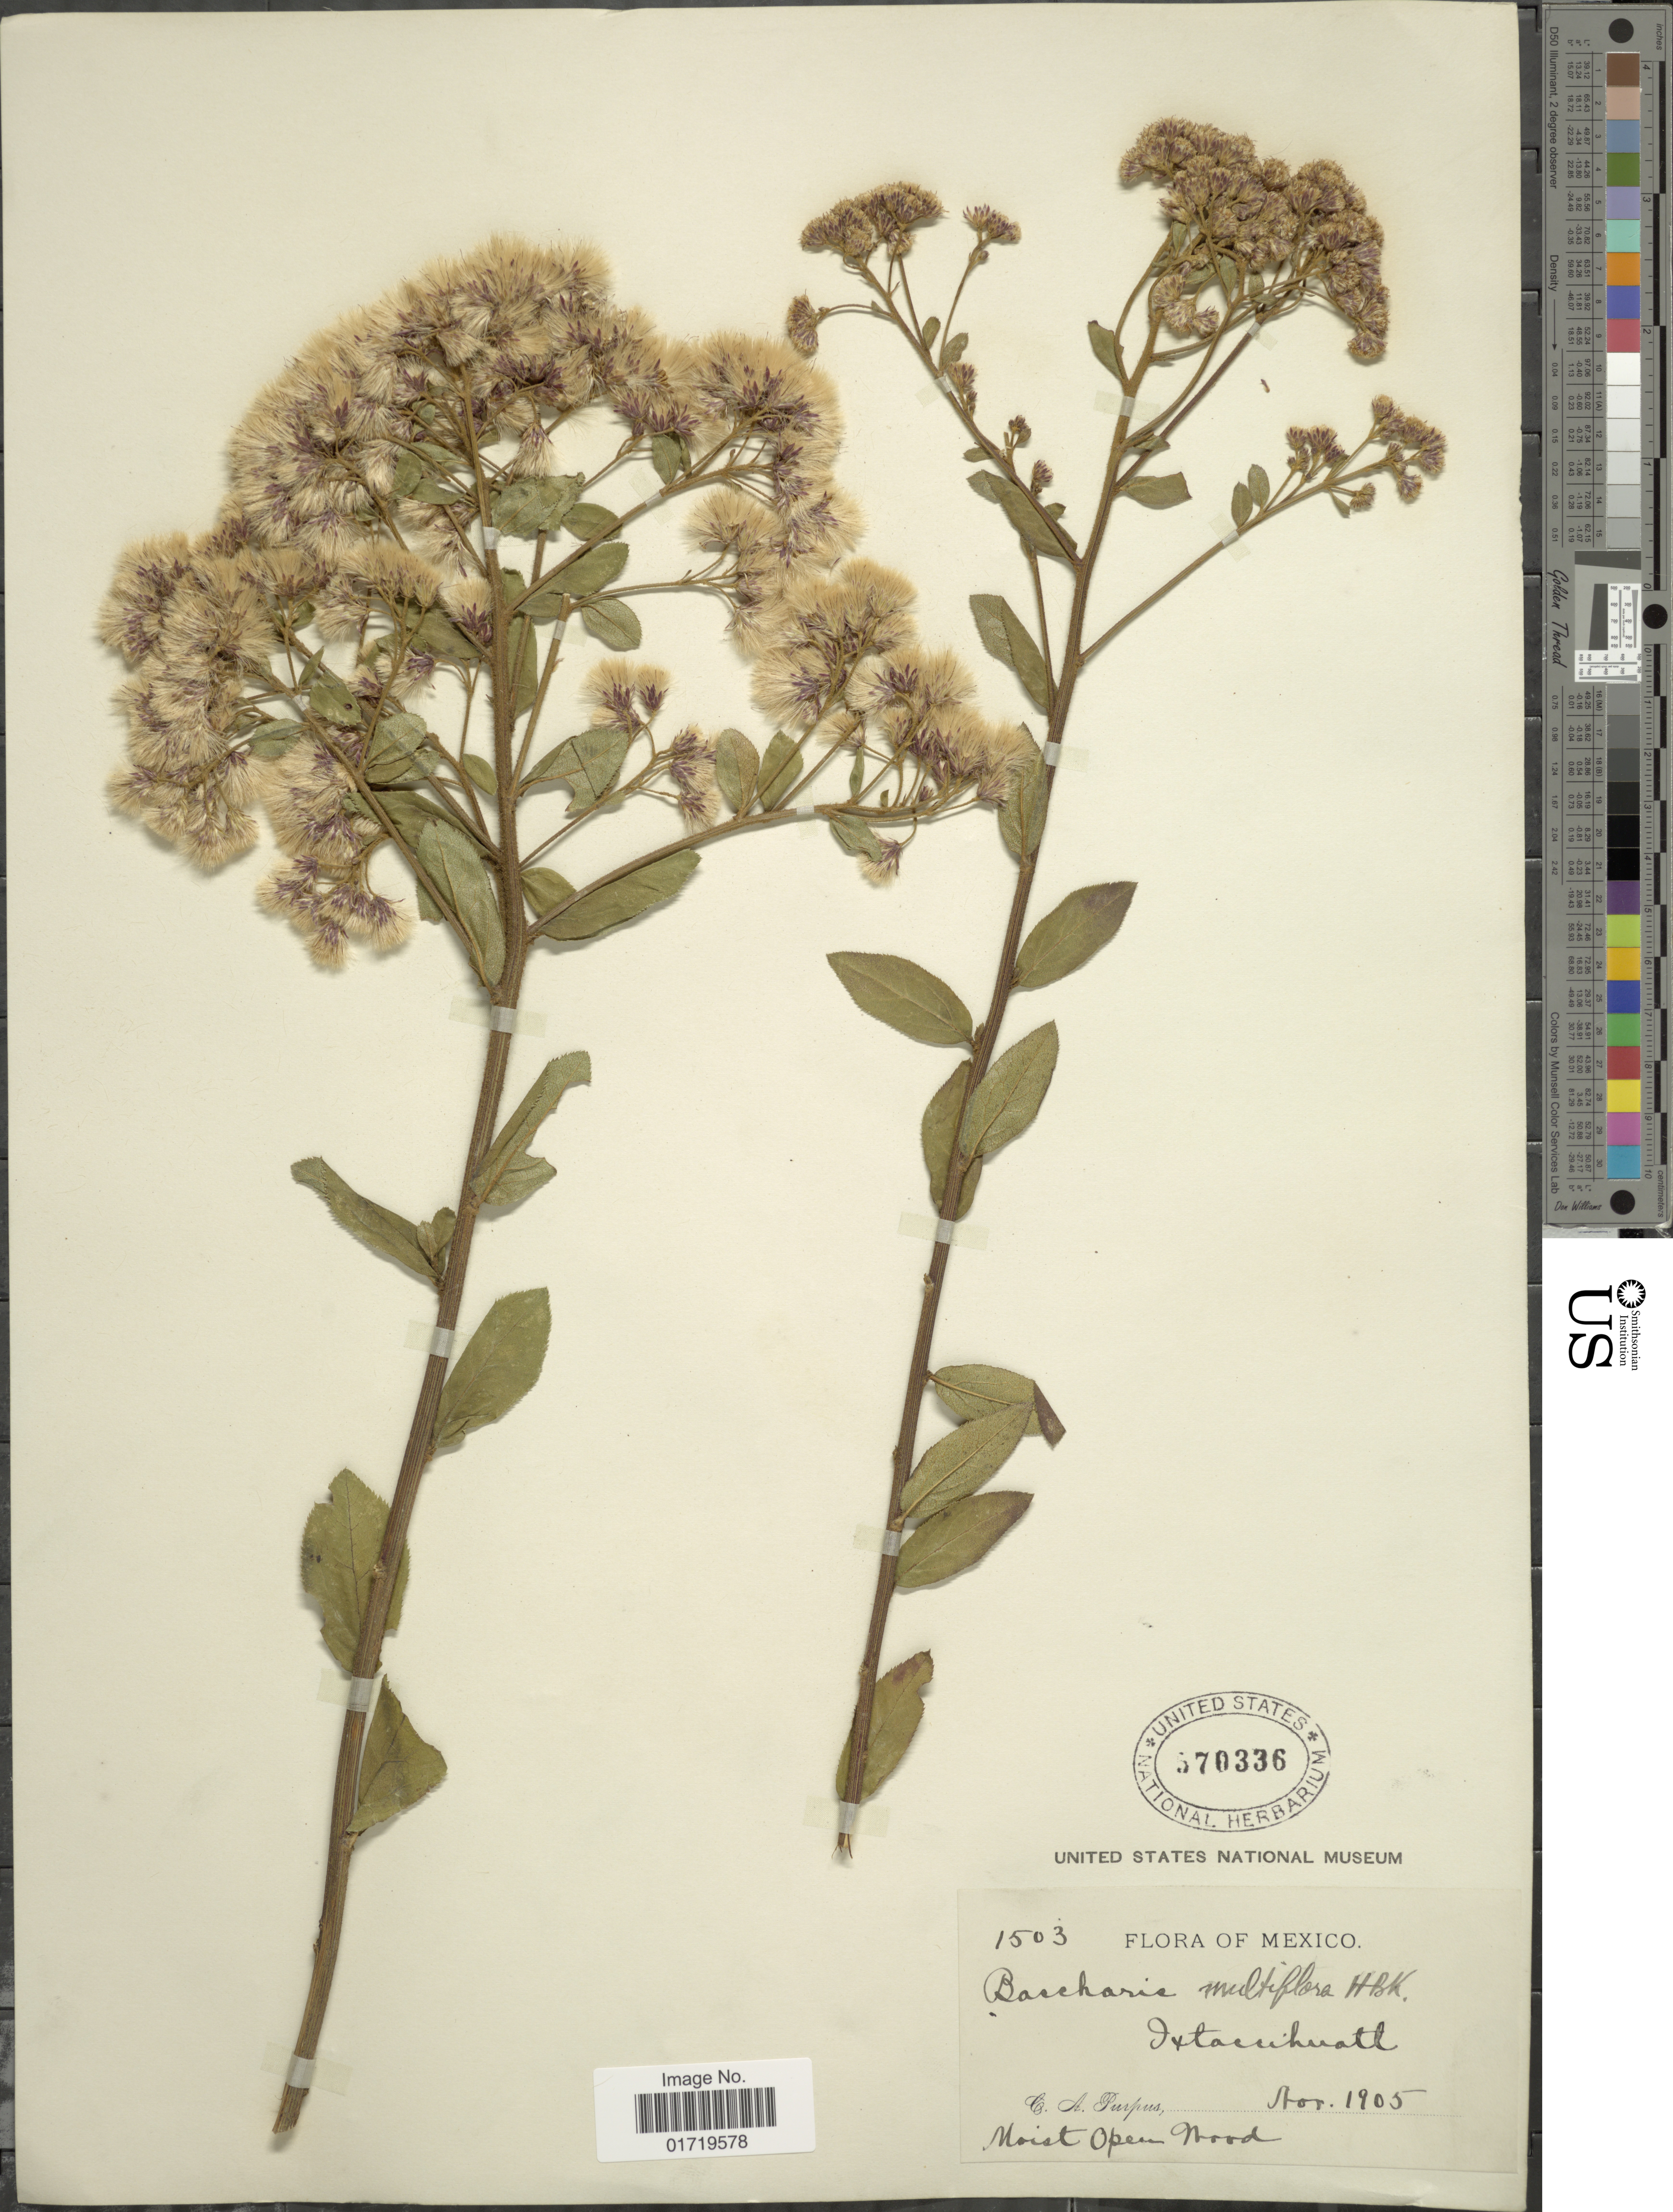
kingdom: Plantae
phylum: Tracheophyta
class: Magnoliopsida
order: Asterales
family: Asteraceae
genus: Baccharis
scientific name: Baccharis multiflora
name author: Kunth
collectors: C. A. Purpus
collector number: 1503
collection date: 1905-08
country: Mexico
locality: Ixtaccihuatl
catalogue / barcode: US 570336